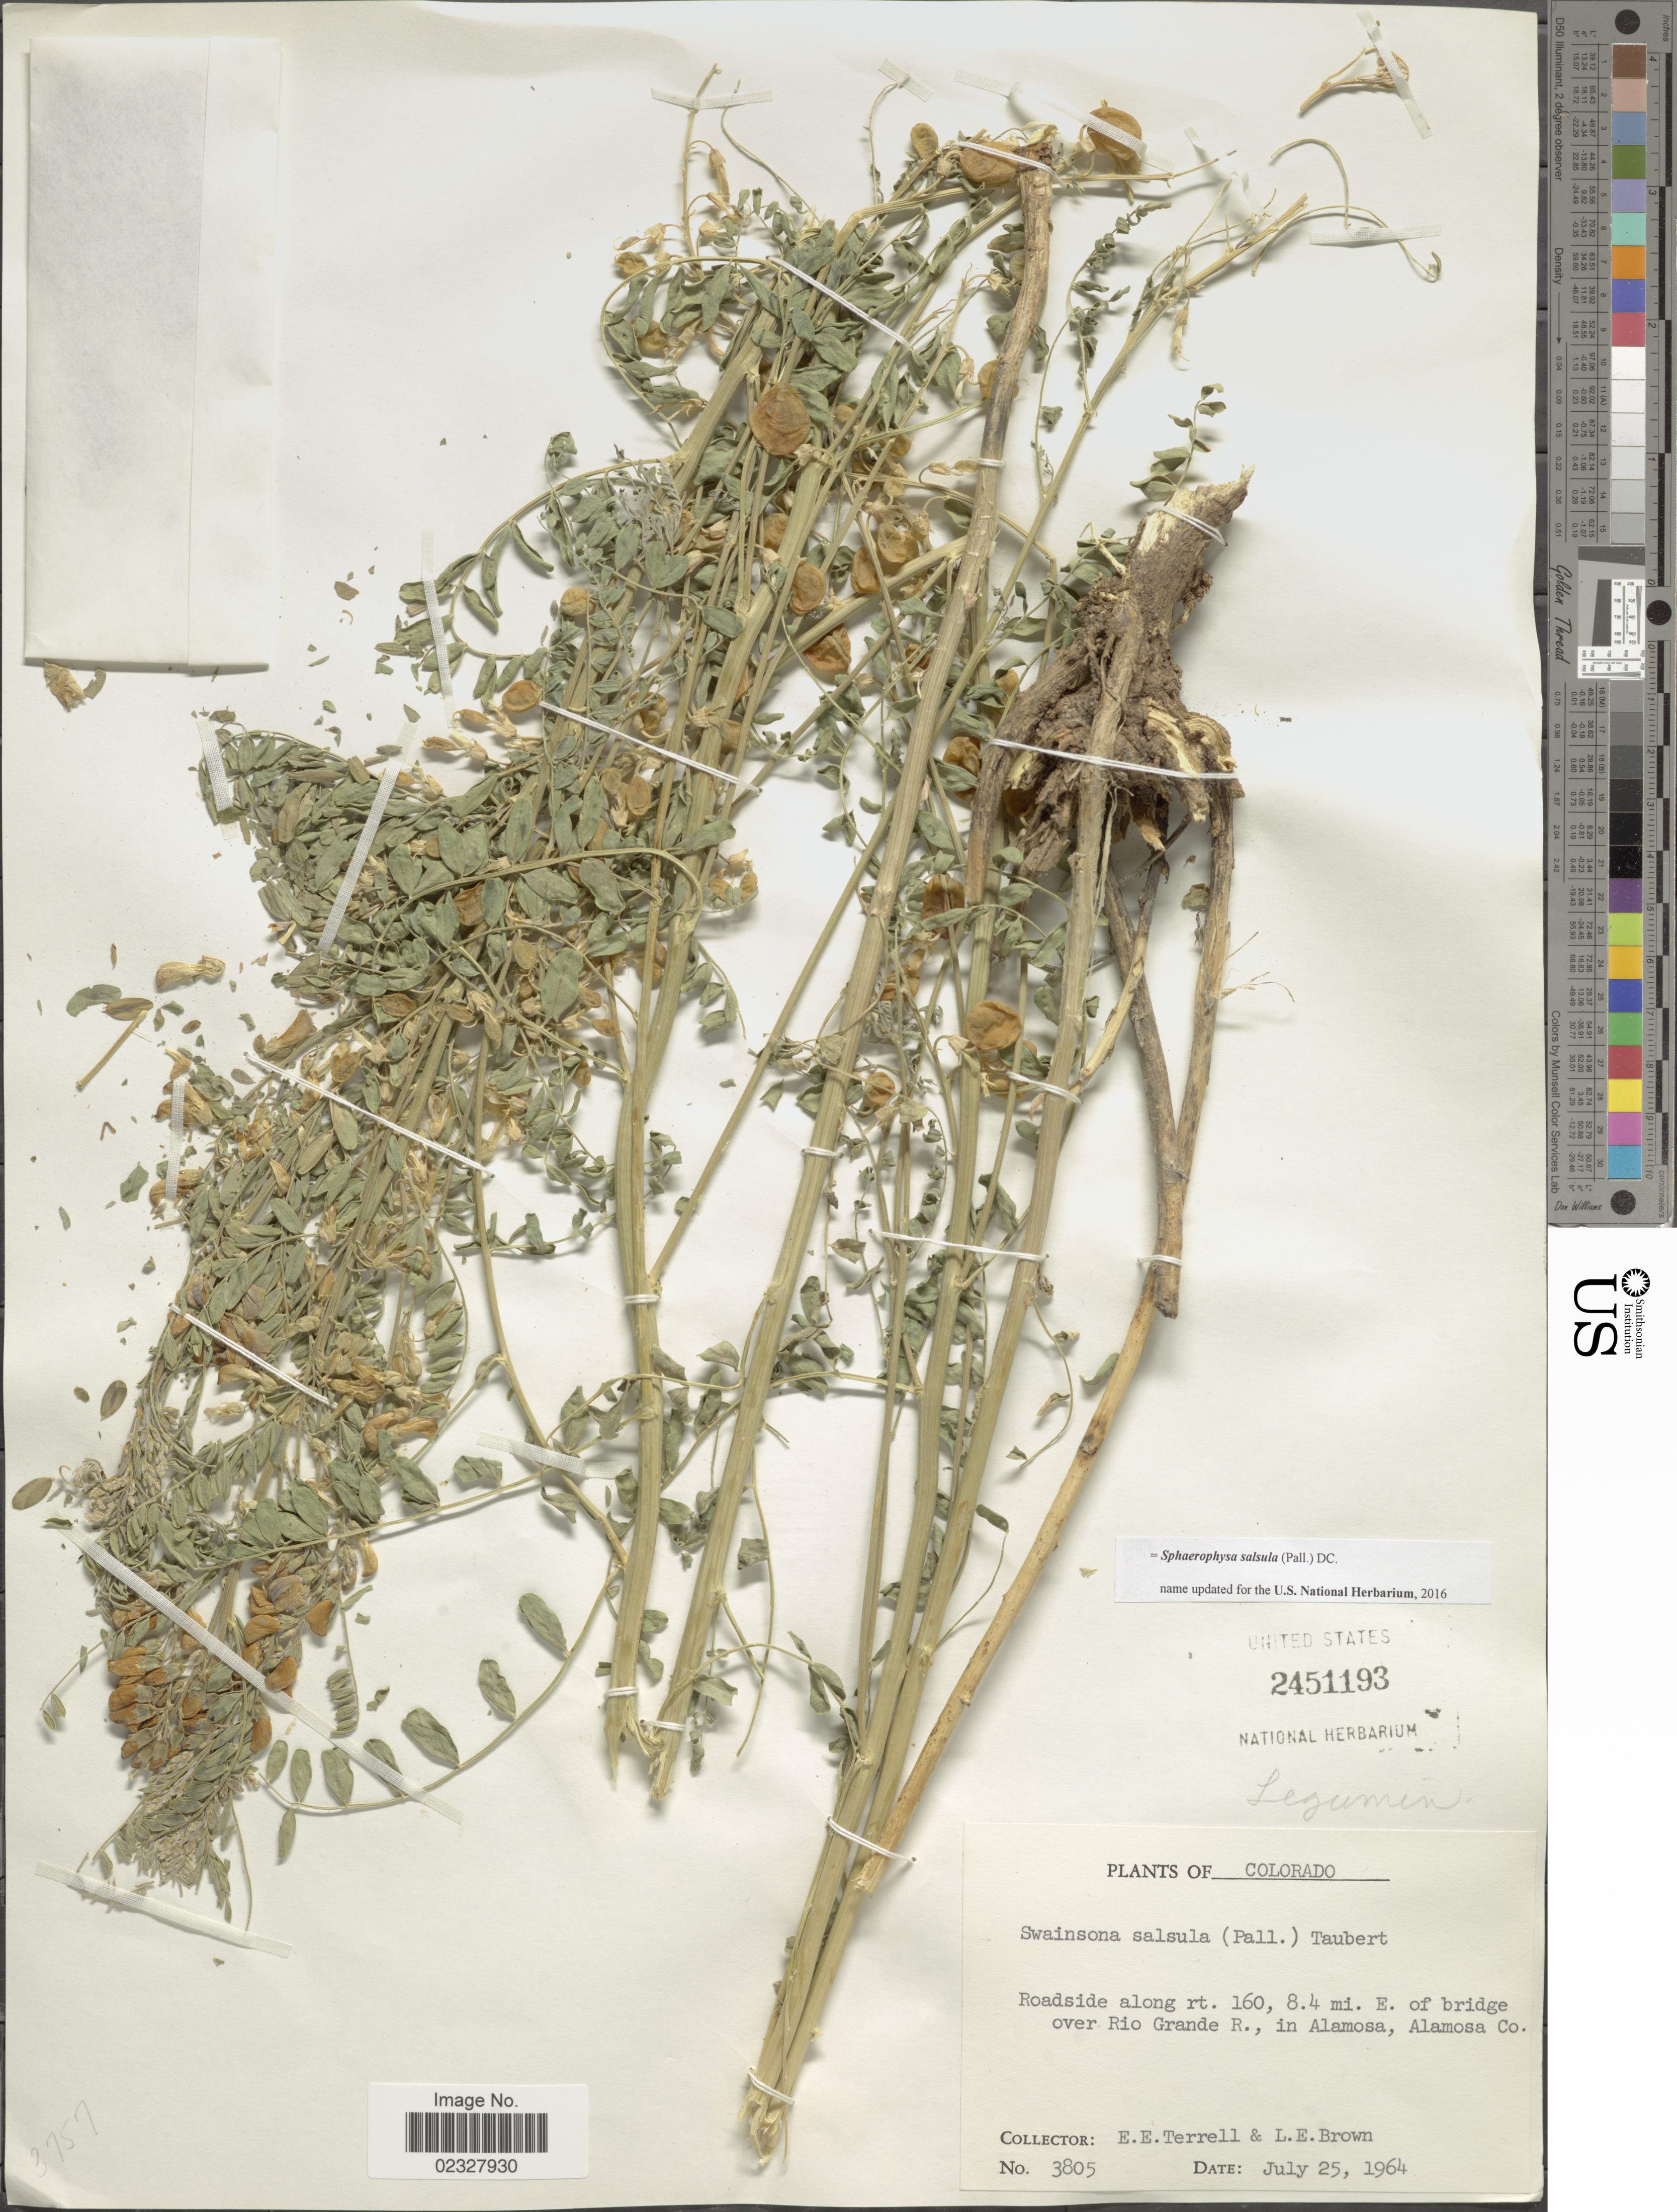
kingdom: Plantae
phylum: Tracheophyta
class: Magnoliopsida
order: Fabales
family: Fabaceae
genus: Sphaerophysa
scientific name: Sphaerophysa salsula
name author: (Pall.) DC.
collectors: E. E. Terrell & L. E. Brown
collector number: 3805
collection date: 1964-07-25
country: United States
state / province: Colorado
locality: Roadside along rt. 160, 8.4 mi. E. of bridge over Rio Grande R., in Alamosa, Alamosa Co.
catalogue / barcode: US 2451193